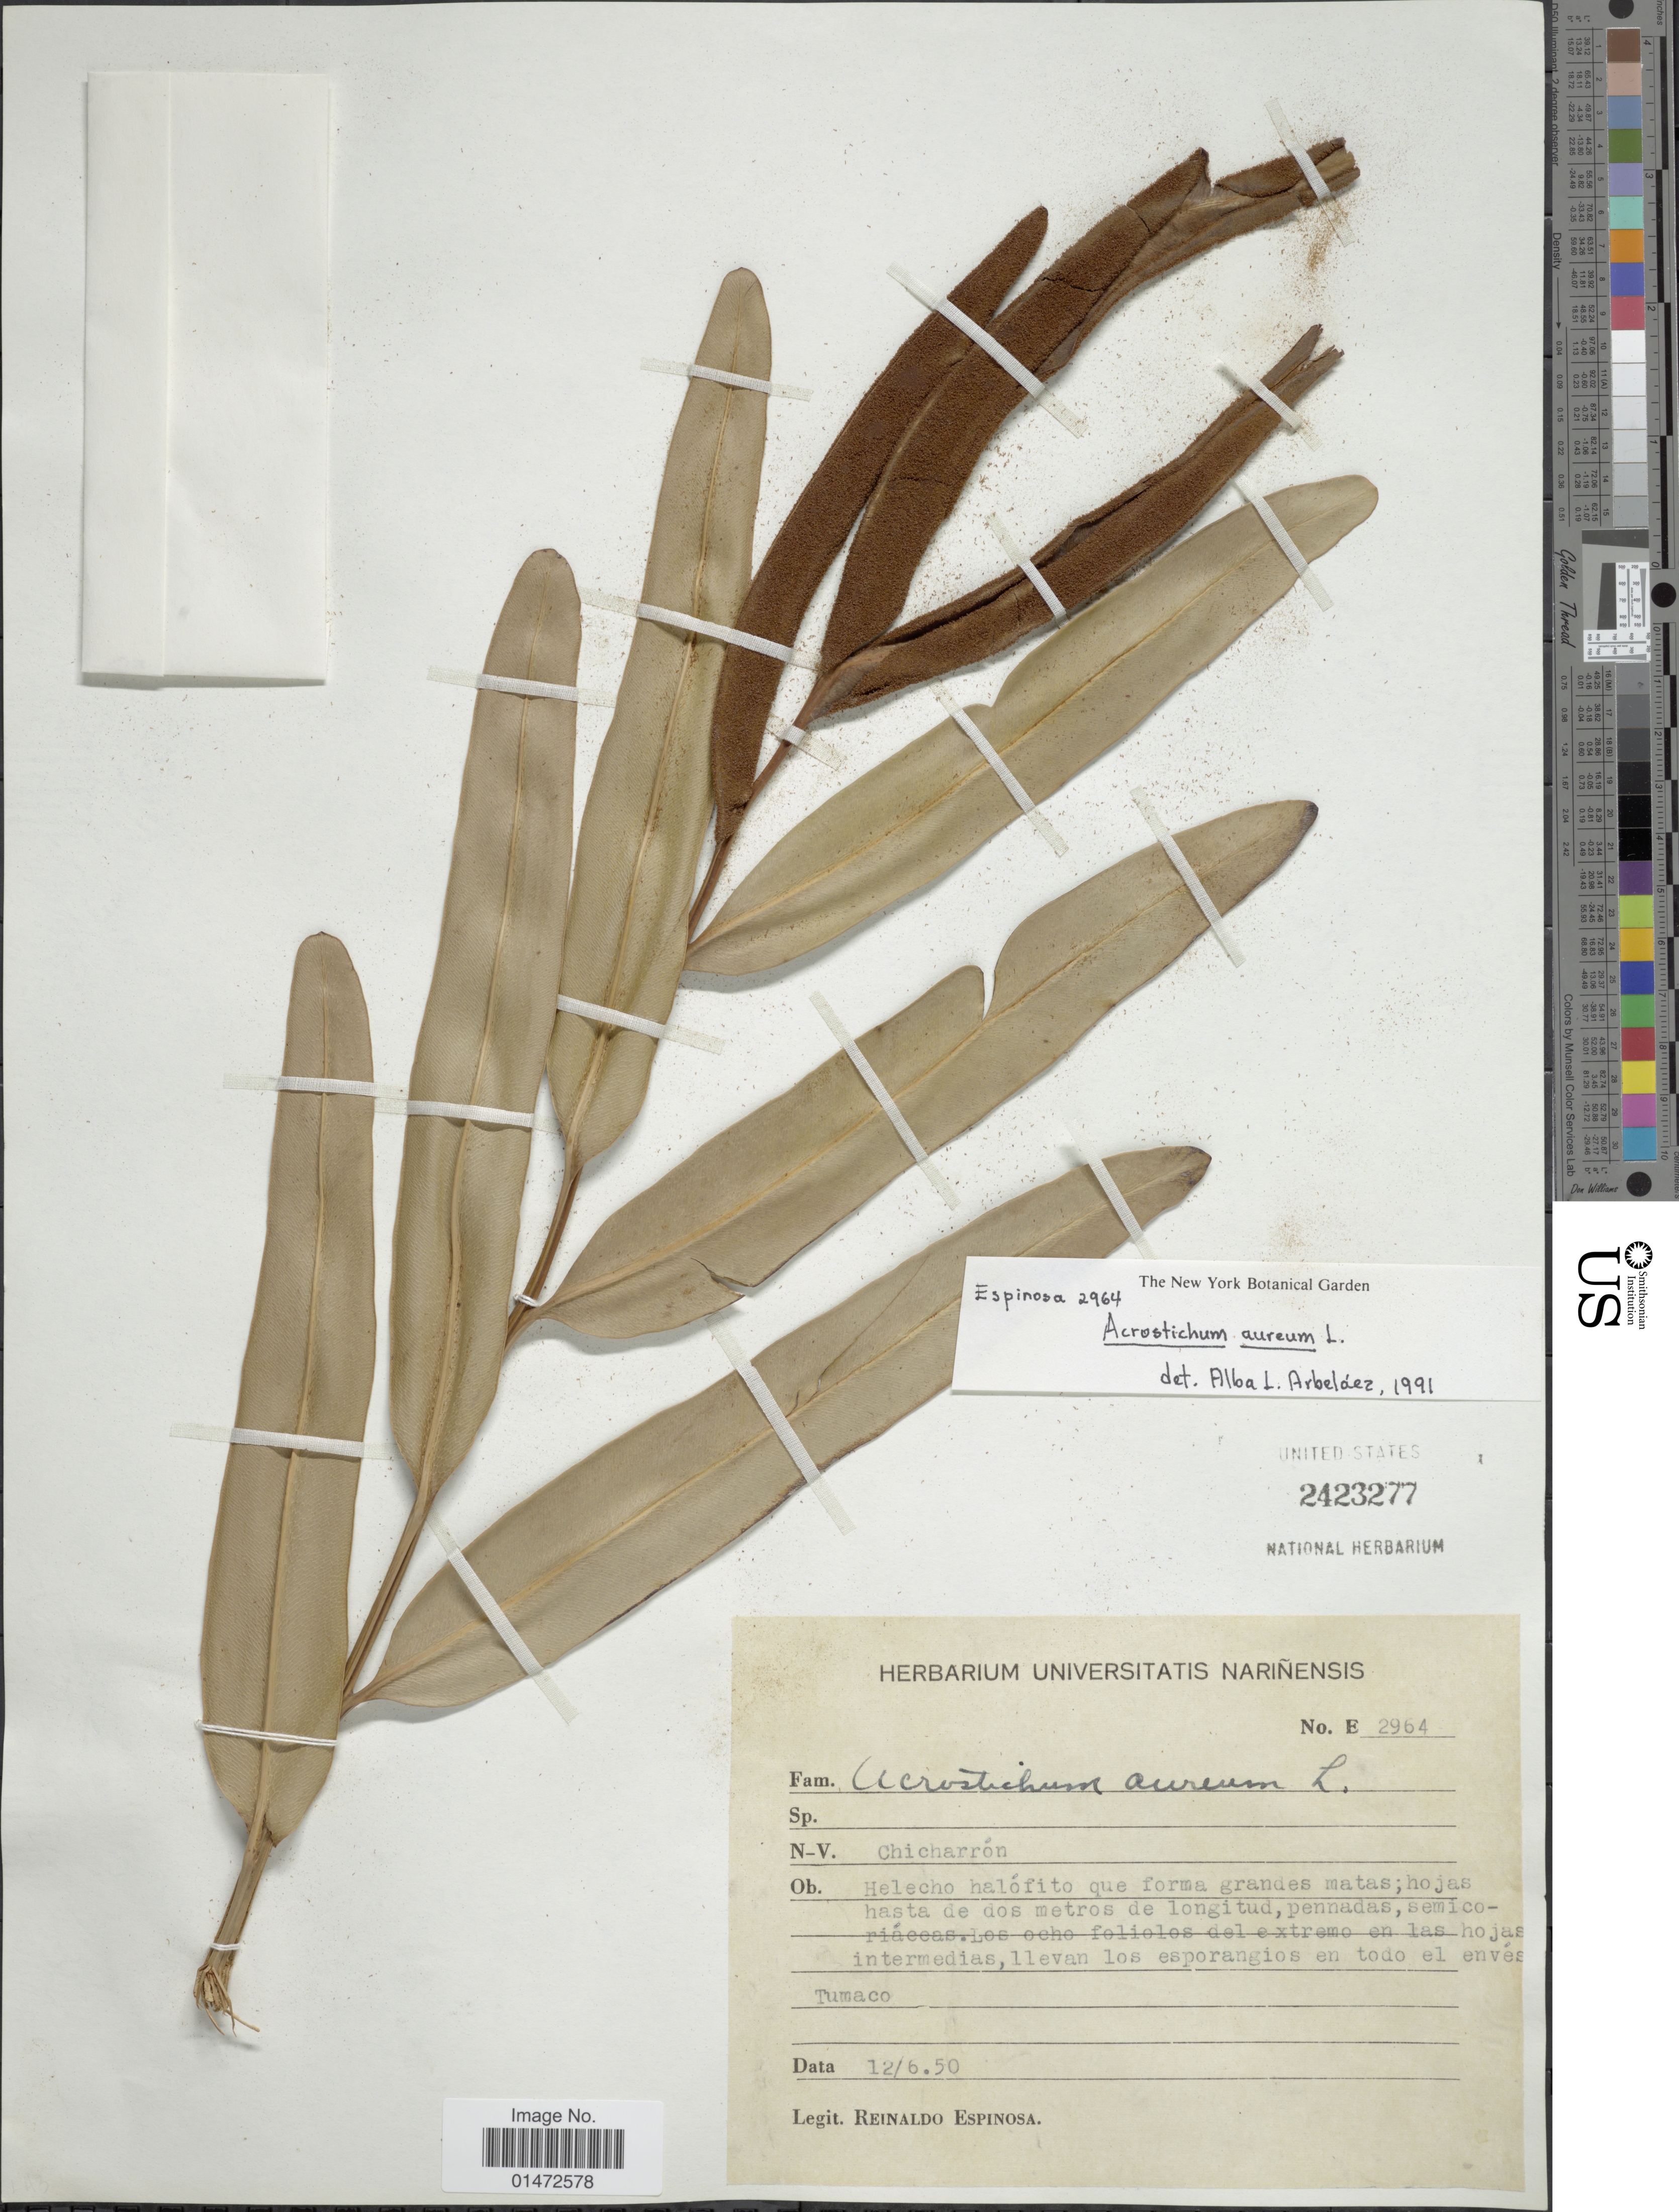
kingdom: Plantae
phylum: Tracheophyta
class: Polypodiopsida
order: Polypodiales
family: Pteridaceae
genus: Acrostichum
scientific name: Acrostichum aureum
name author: L.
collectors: R. Espinosa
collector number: E2964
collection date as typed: Transcribed d/m/y: 12/6/50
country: Colombia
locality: Chicharrón, Tumaco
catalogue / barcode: US 2423277